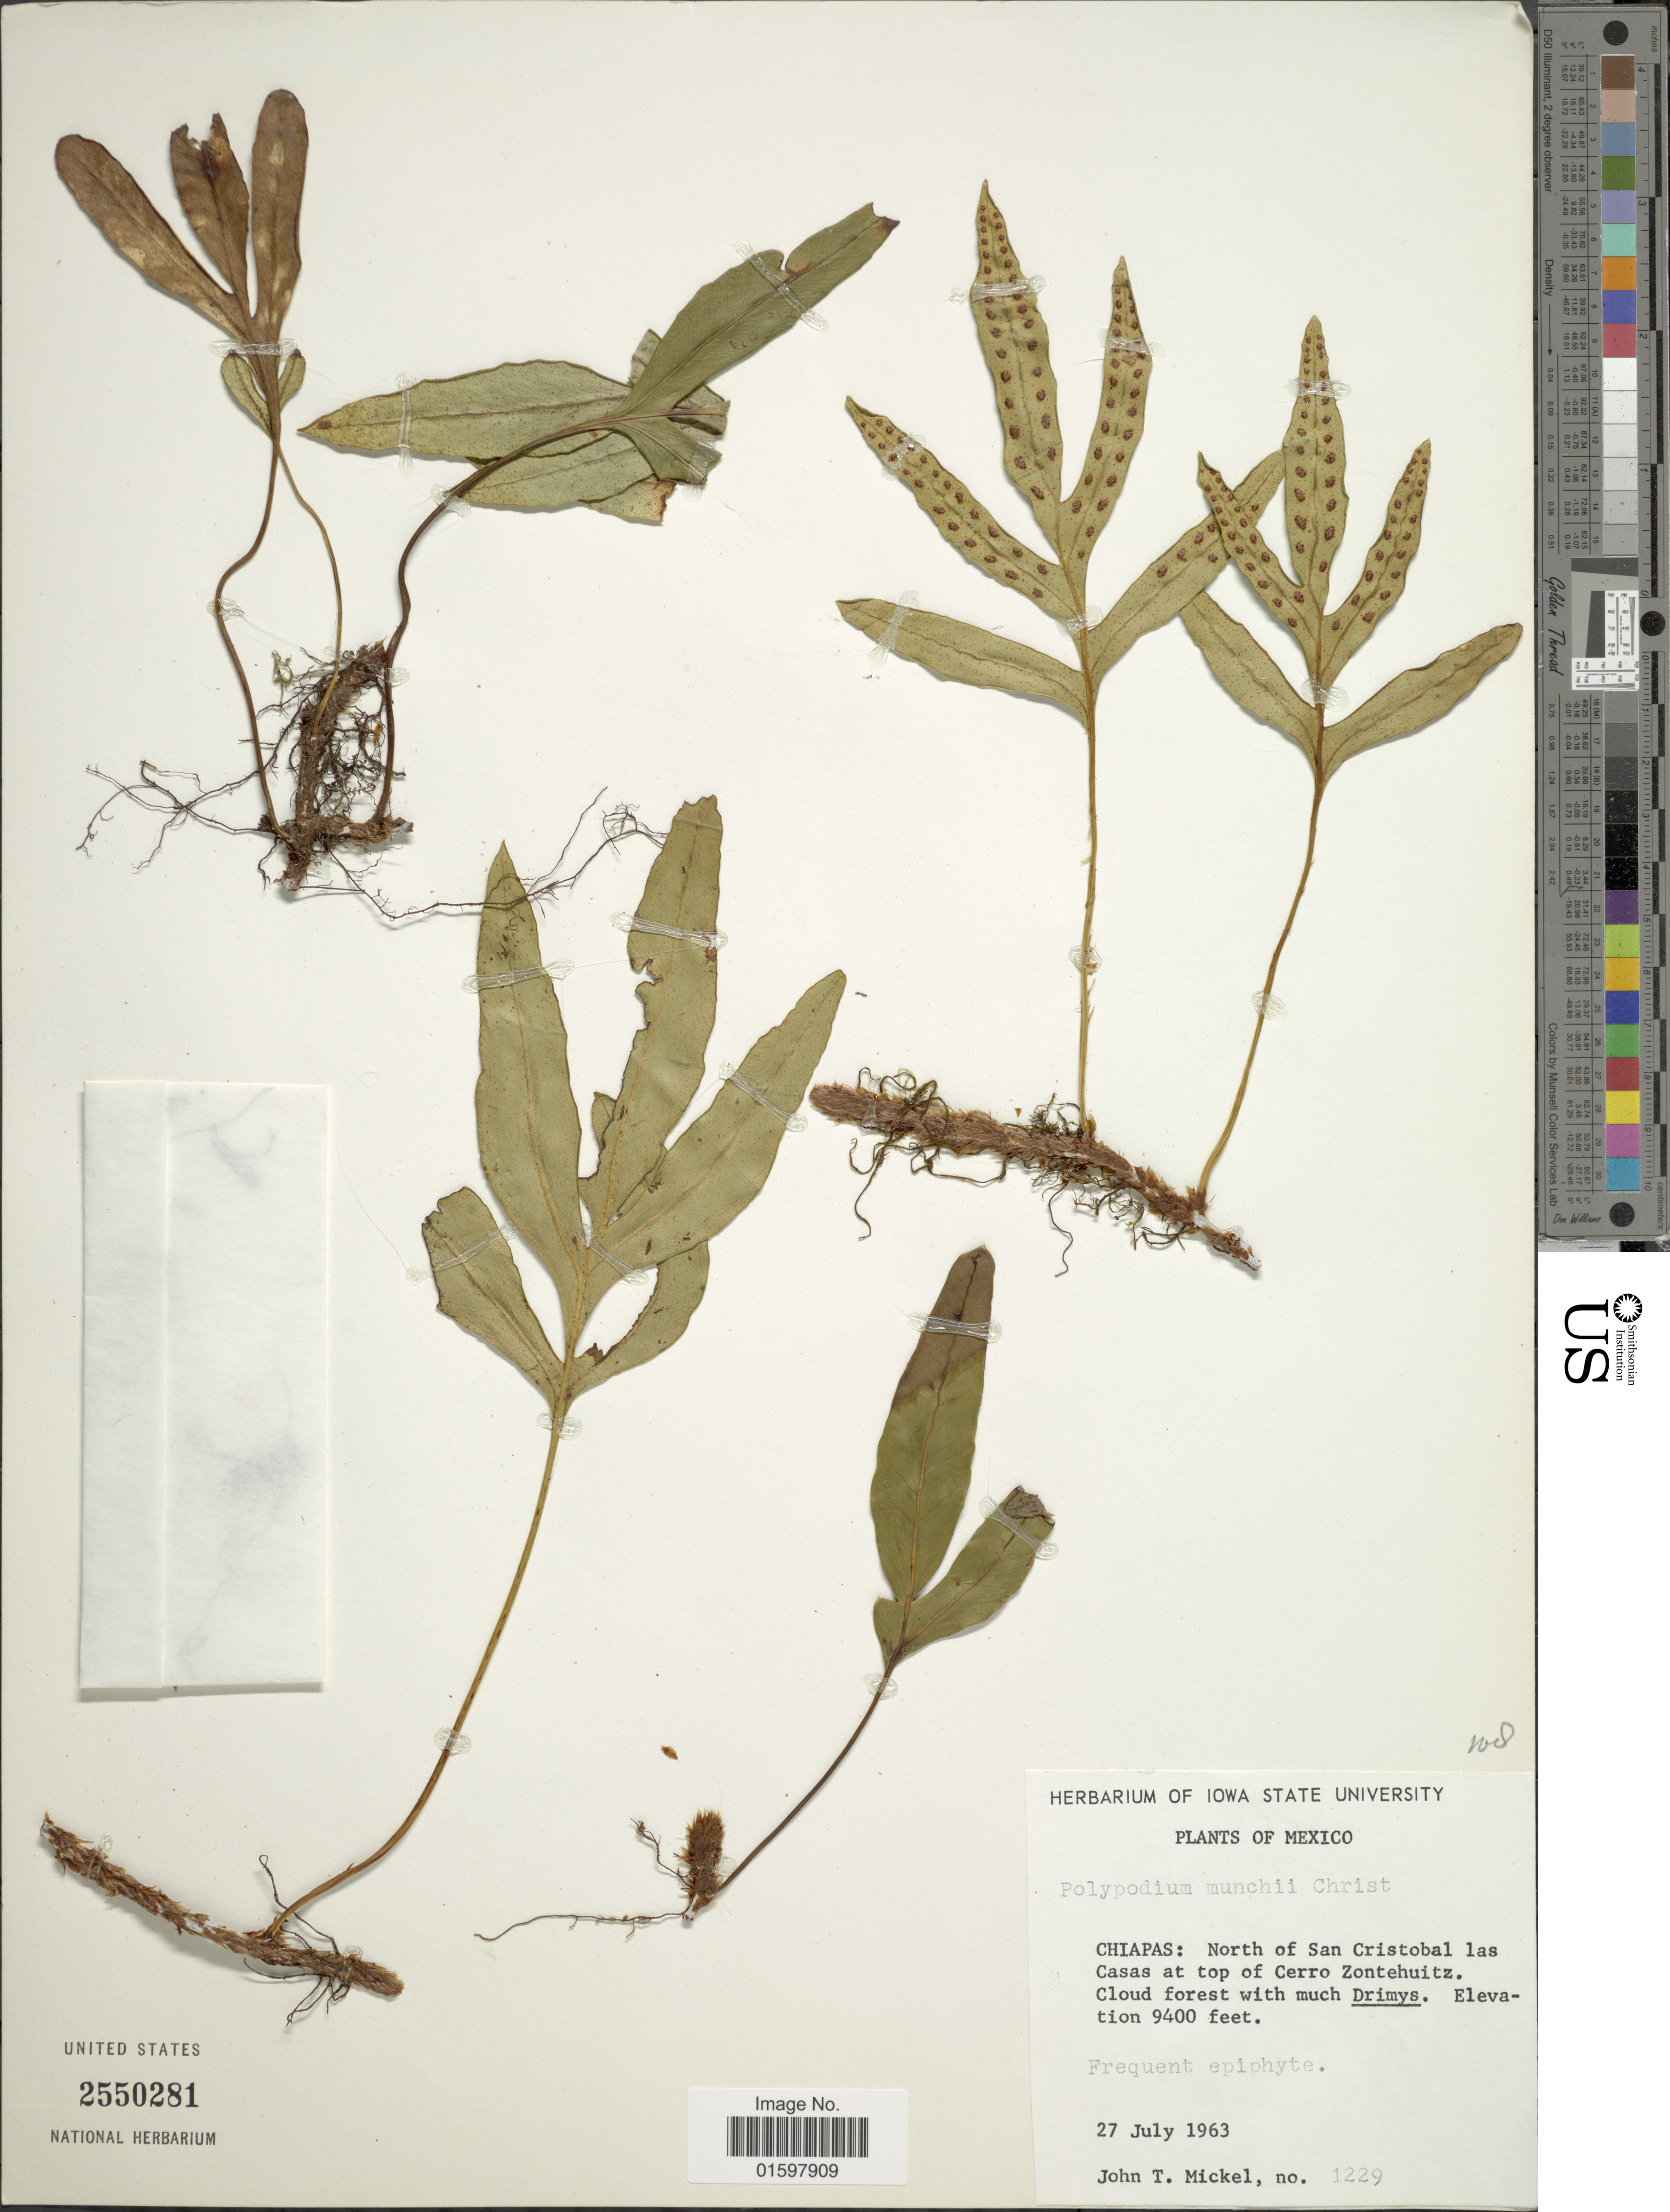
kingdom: Plantae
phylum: Tracheophyta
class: Polypodiopsida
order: Polypodiales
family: Polypodiaceae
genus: Pleopeltis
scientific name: Pleopeltis muenchii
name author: (Christ) A.R. Sm.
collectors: J. T. Mickel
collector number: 1229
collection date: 1963-07-27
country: Mexico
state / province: Chiapas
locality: North of San Cristobal las Casas at top of Cerro Zontehuitz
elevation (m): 2865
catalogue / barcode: US 2550281